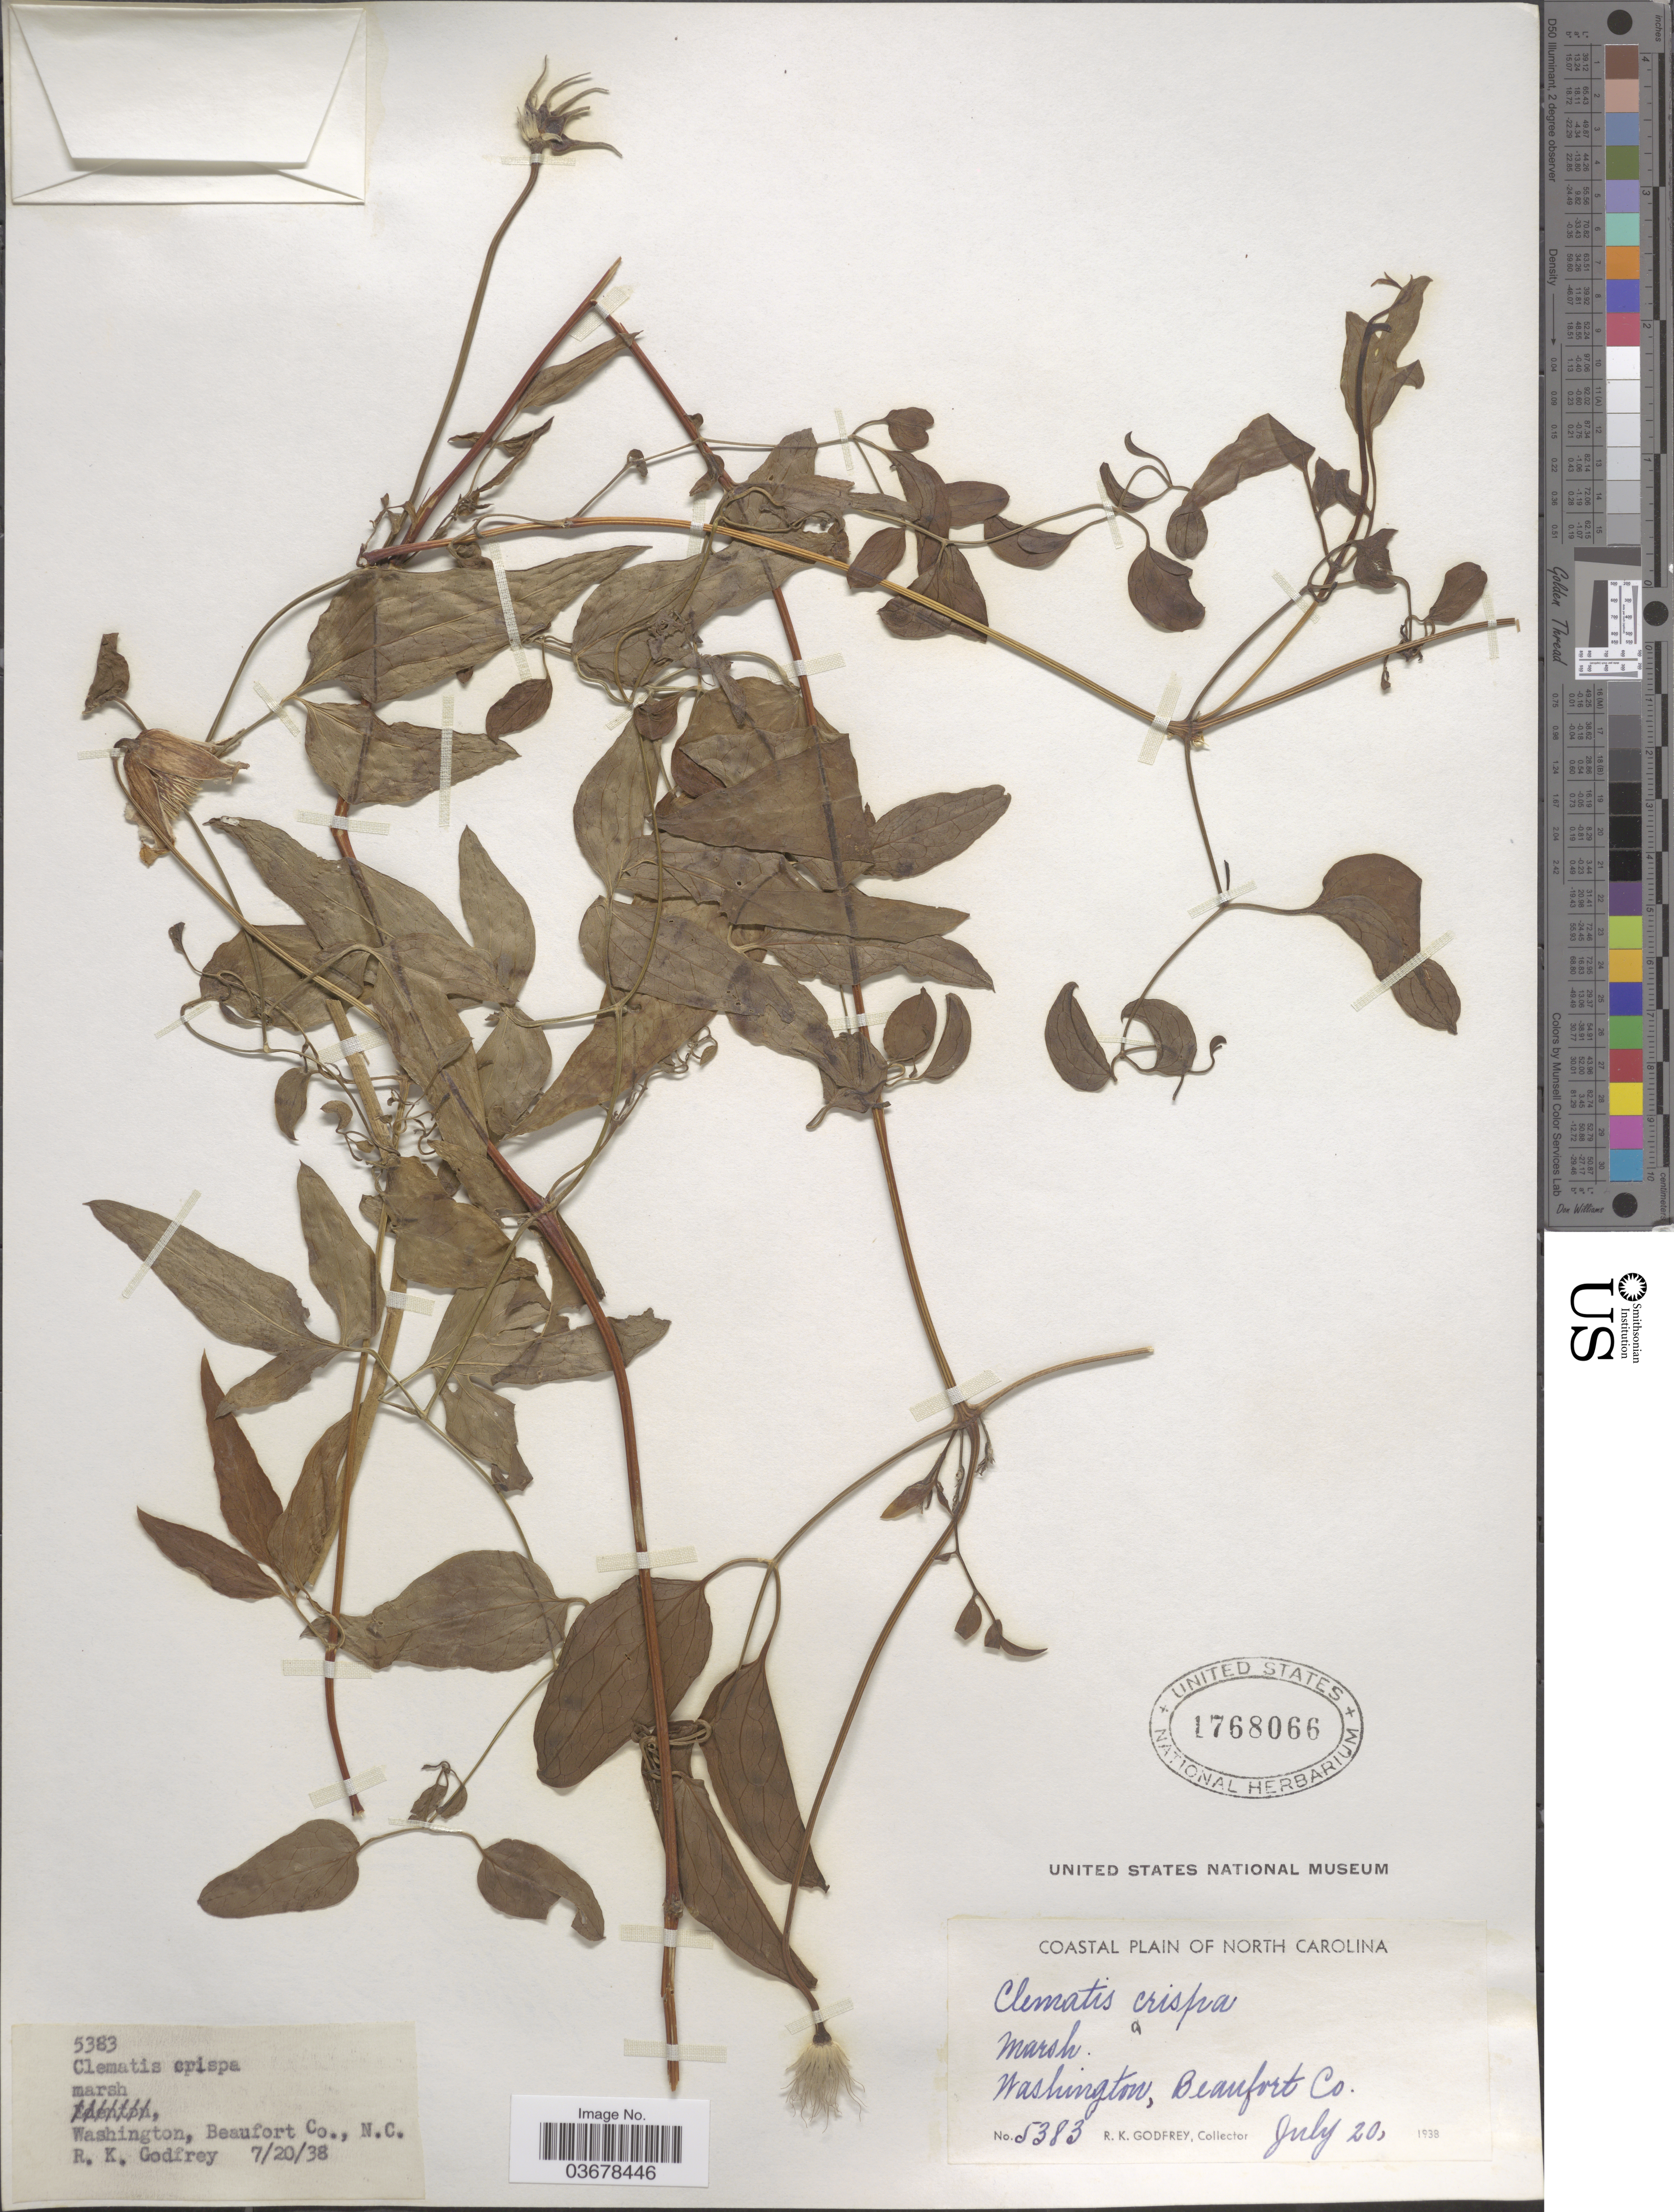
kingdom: Plantae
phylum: Tracheophyta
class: Magnoliopsida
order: Ranunculales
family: Ranunculaceae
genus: Clematis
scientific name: Clematis viorna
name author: L.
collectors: R. K. Godfrey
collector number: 5383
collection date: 1938-07-20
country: United States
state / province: North Carolina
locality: Coastal Plain of North Carolina. Marsh. Washington, Beaufort Co.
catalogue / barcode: US 1768066